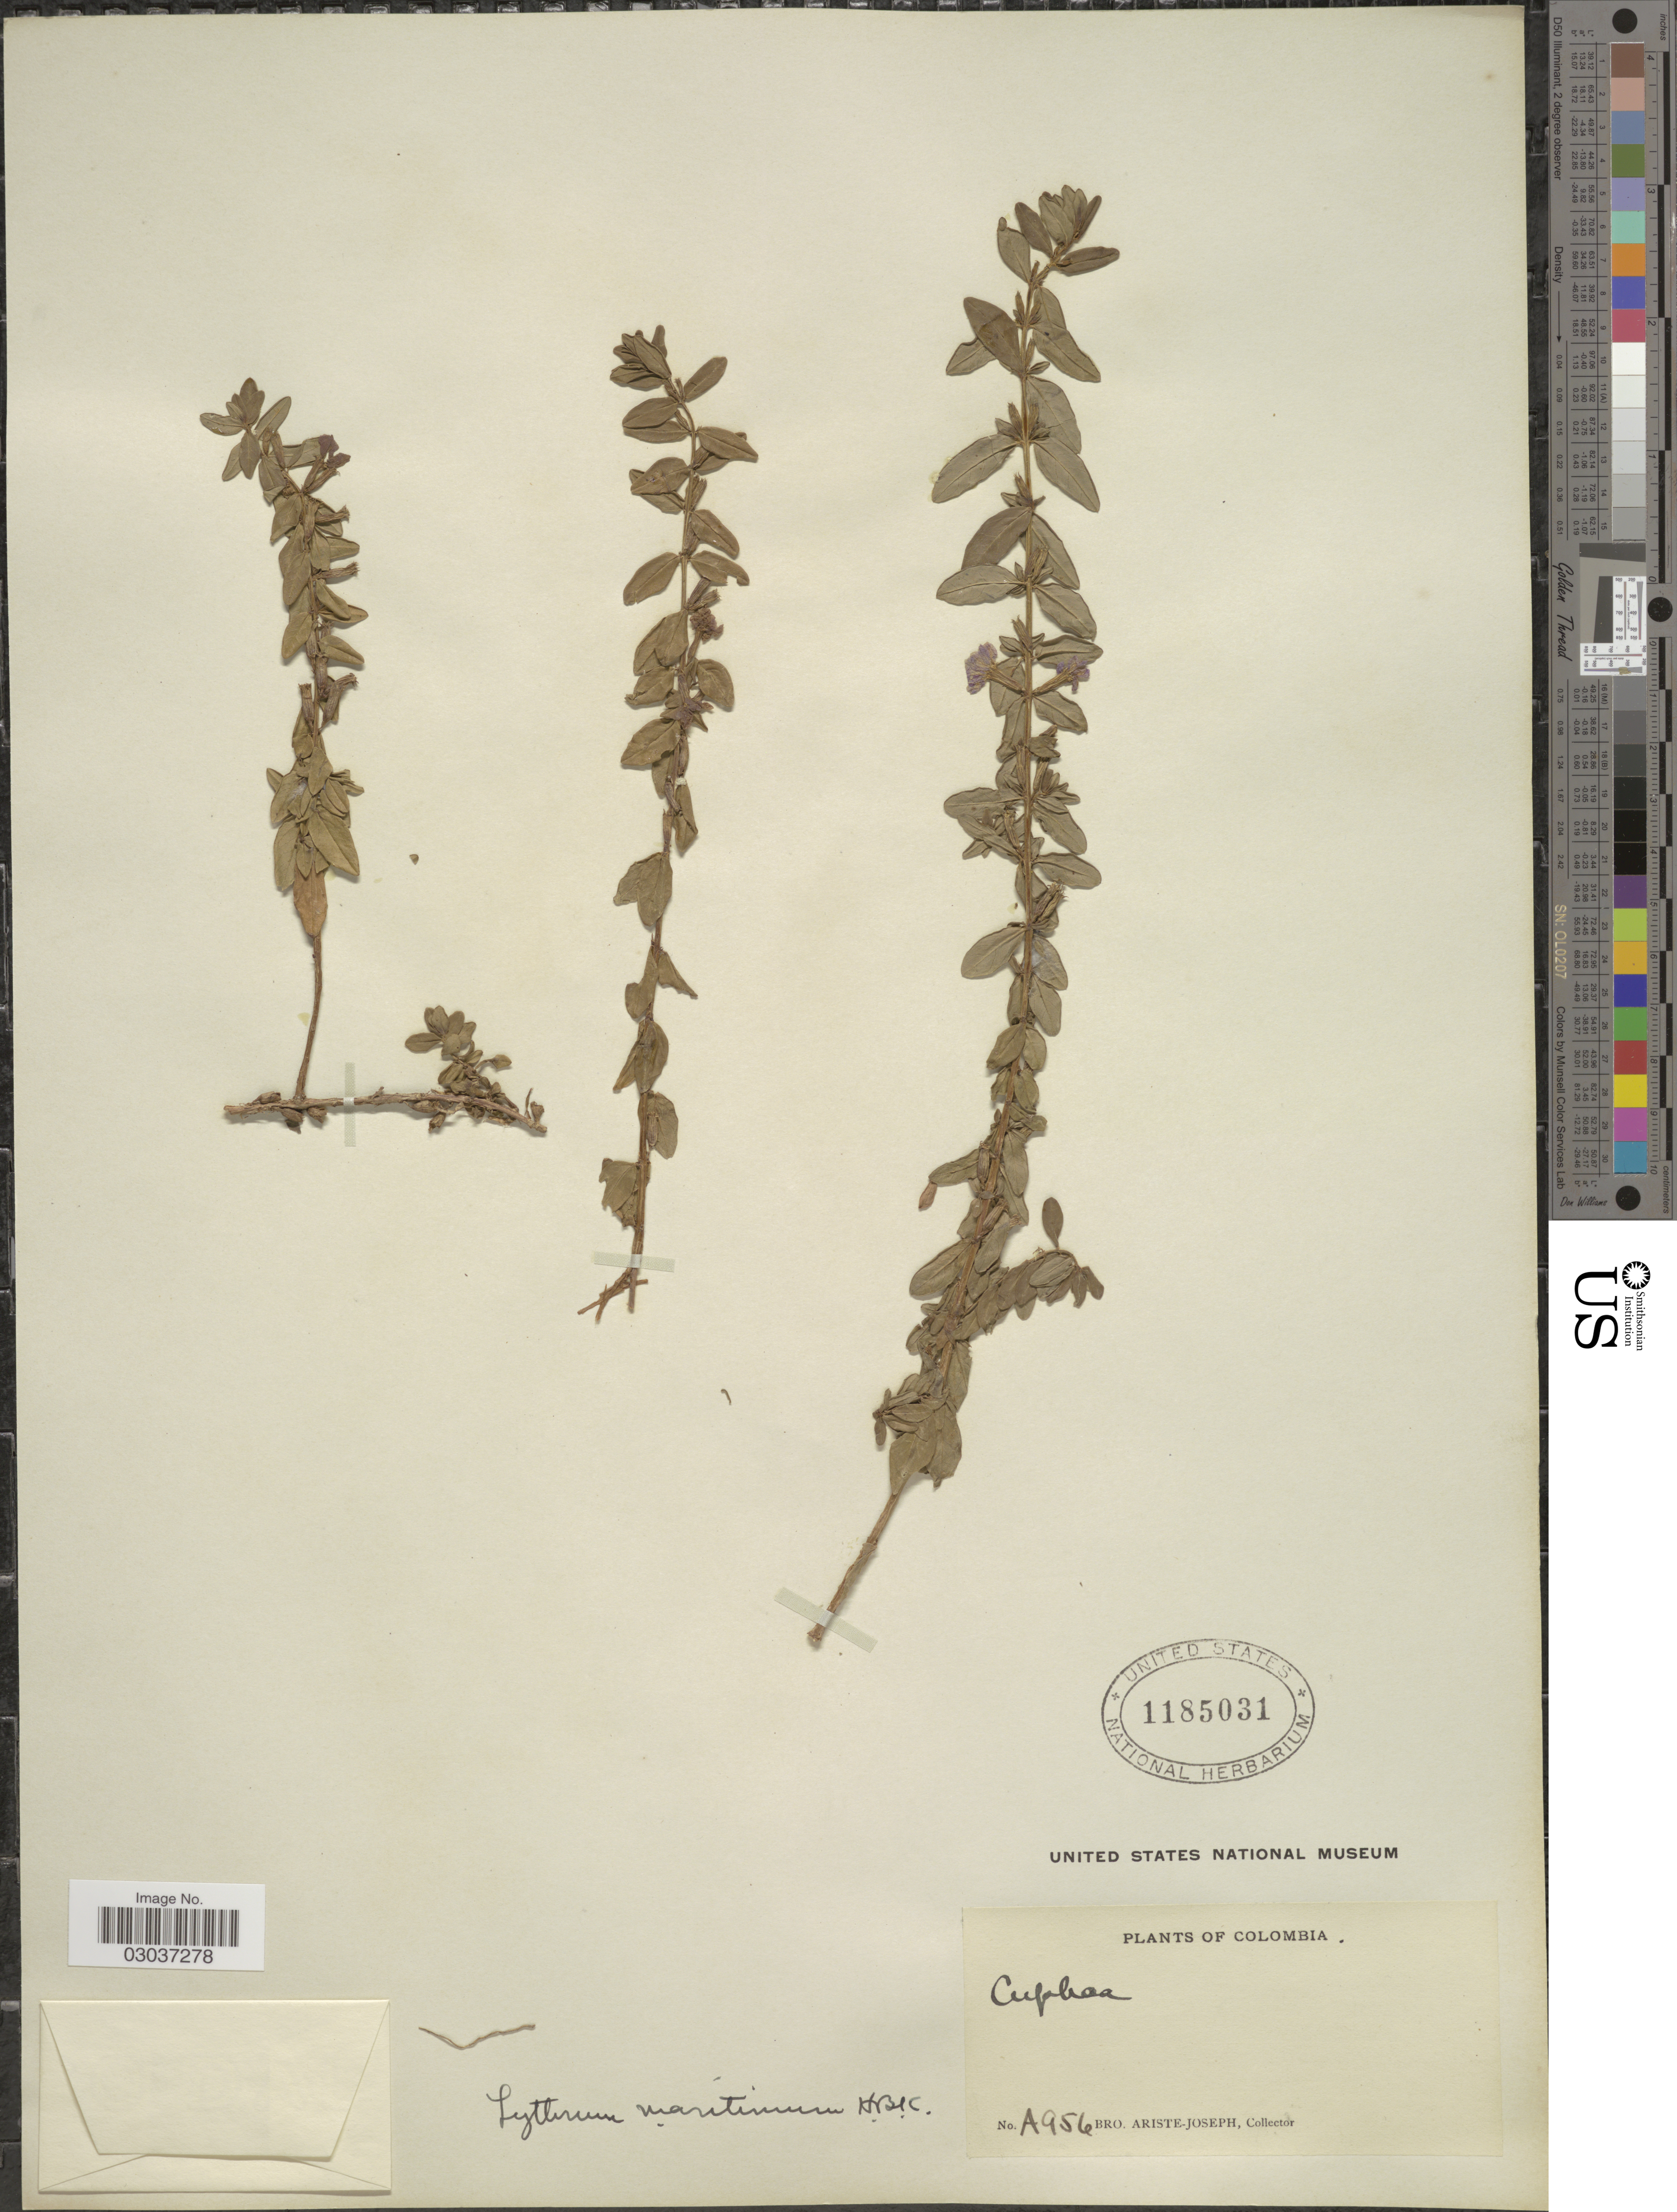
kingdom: Plantae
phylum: Tracheophyta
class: Magnoliopsida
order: Myrtales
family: Lythraceae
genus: Lythrum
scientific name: Lythrum maritimum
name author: Kunth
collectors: Bro. Ariste-Joseph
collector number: A956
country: Colombia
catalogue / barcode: US 1185031